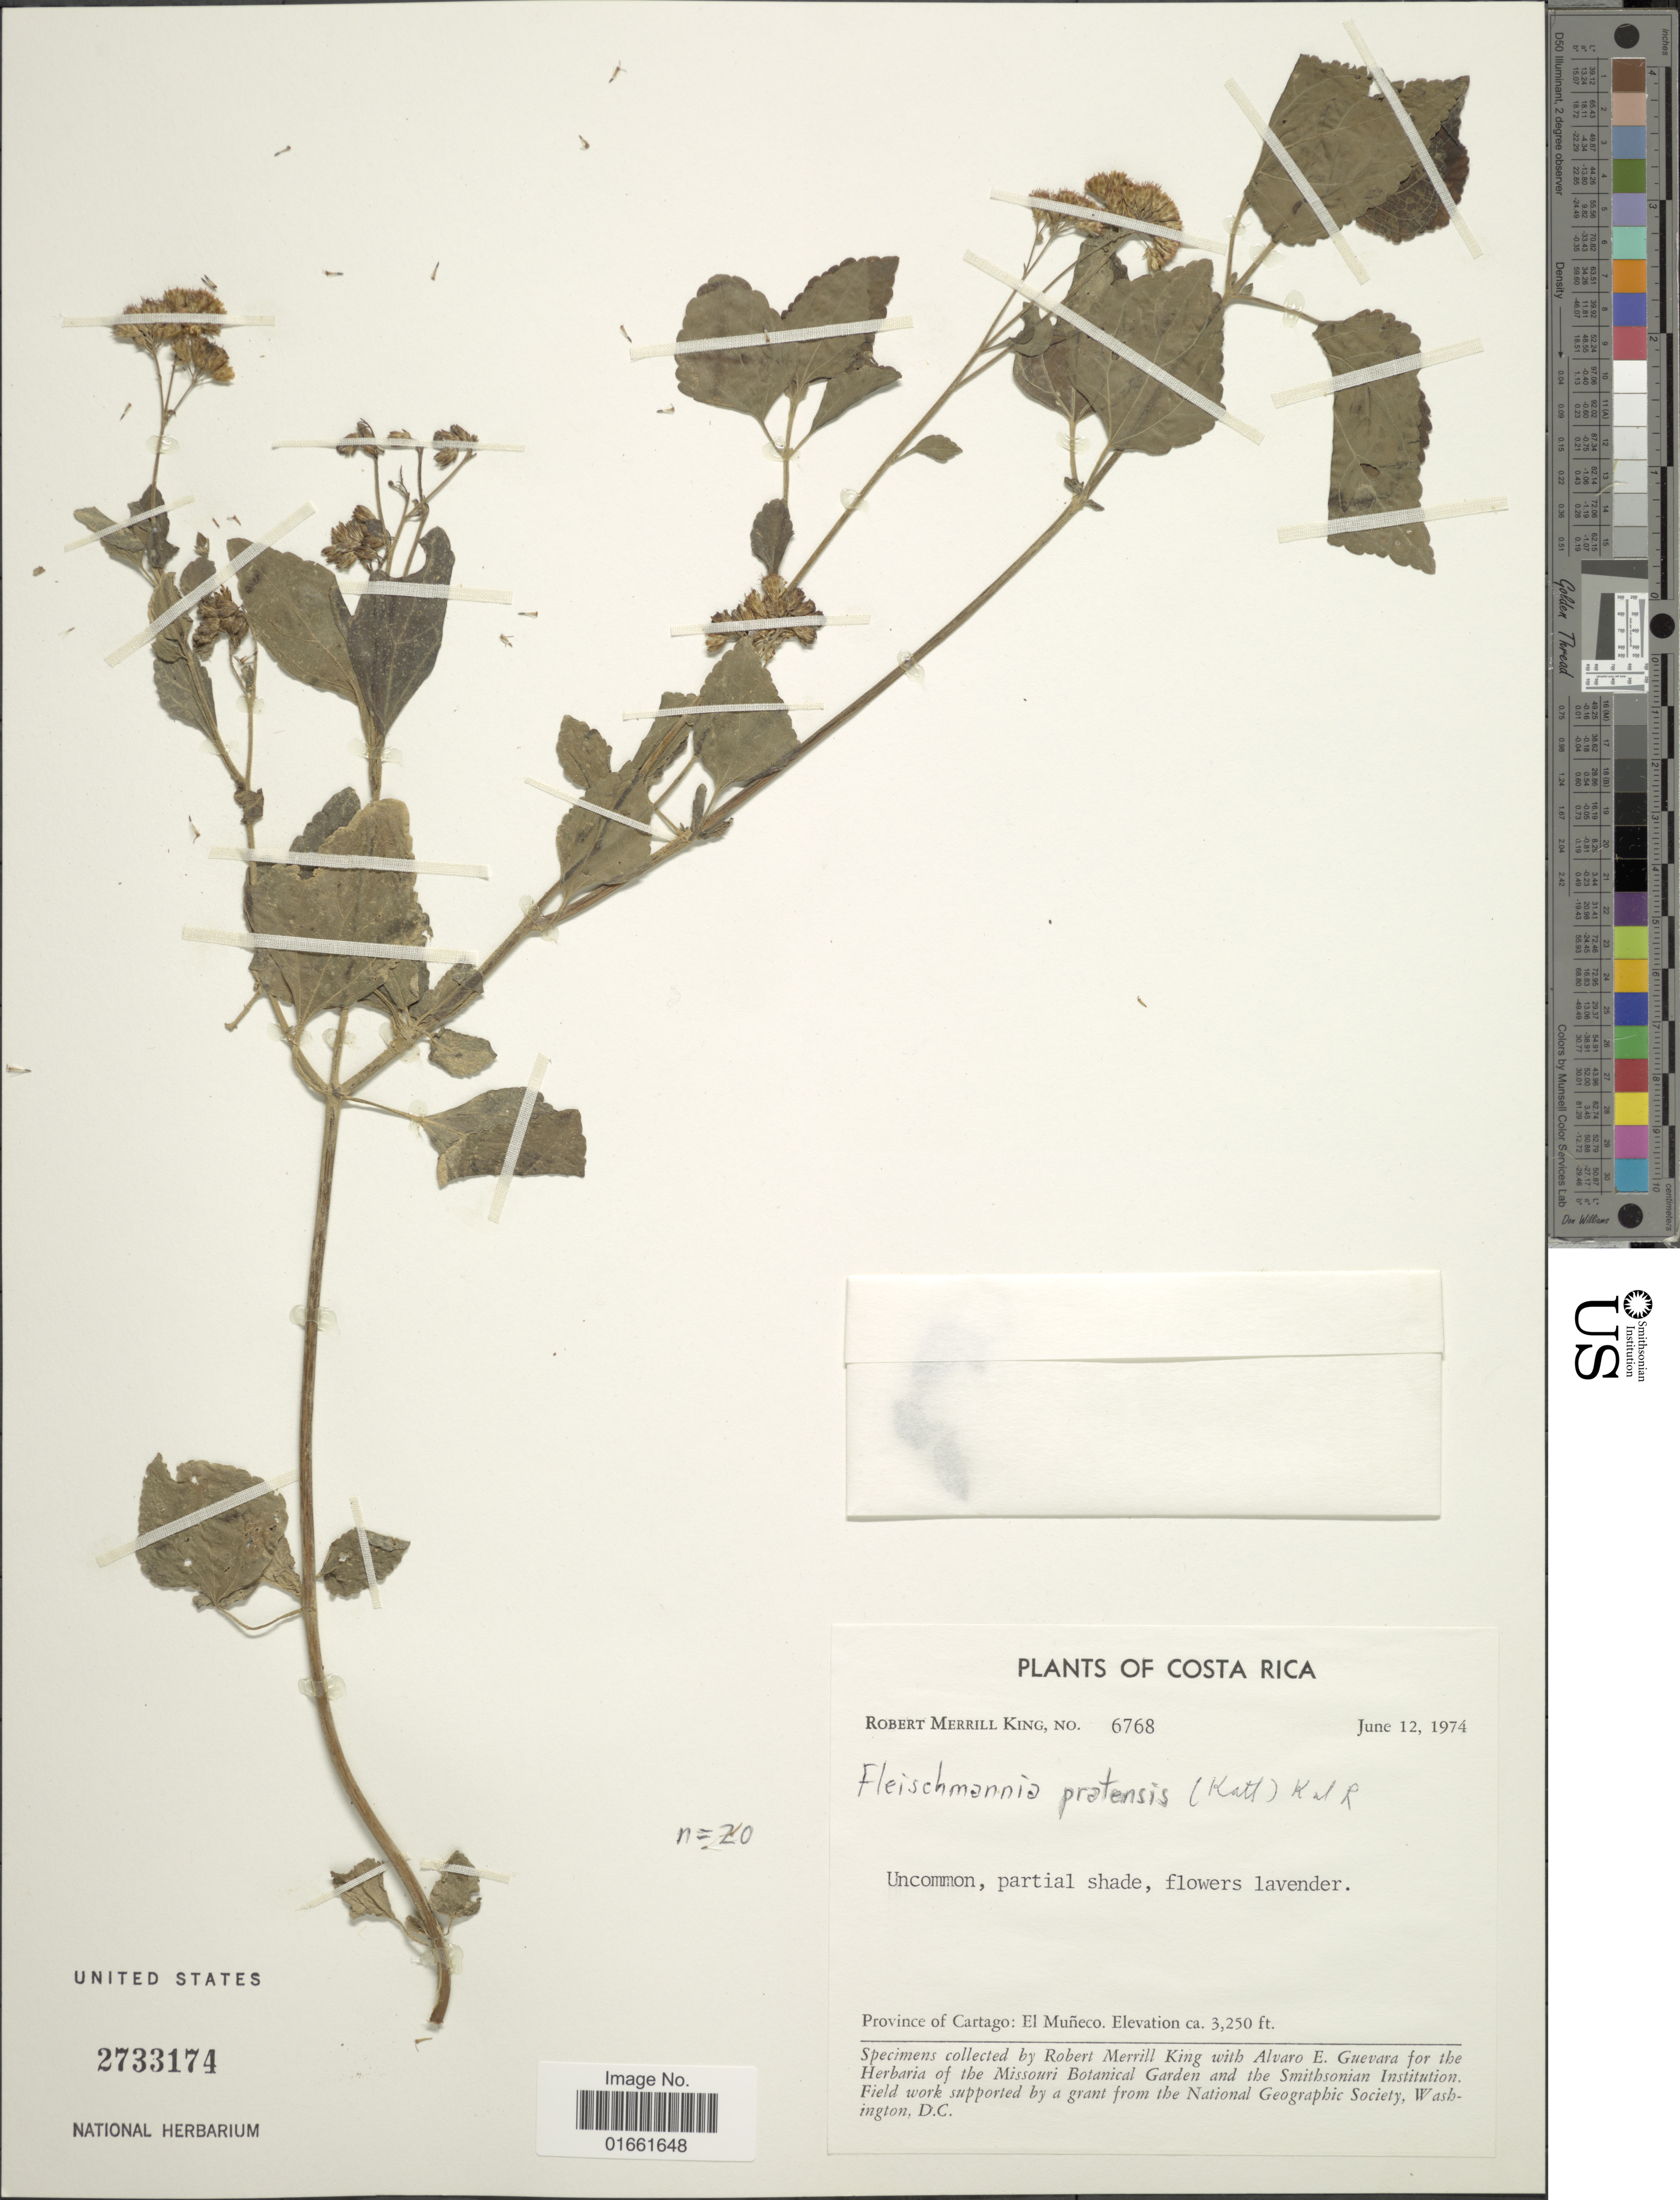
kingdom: Plantae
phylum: Tracheophyta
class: Magnoliopsida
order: Asterales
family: Asteraceae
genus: Fleischmannia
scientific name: Fleischmannia pratensis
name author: (Klatt) R.M. King & H. Rob.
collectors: R. M. King & A. E. Guevara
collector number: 6768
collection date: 1974-06-12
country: Costa Rica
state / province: Cartago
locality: Province of Cartago, El Muneco.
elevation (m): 991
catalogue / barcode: US 2733174